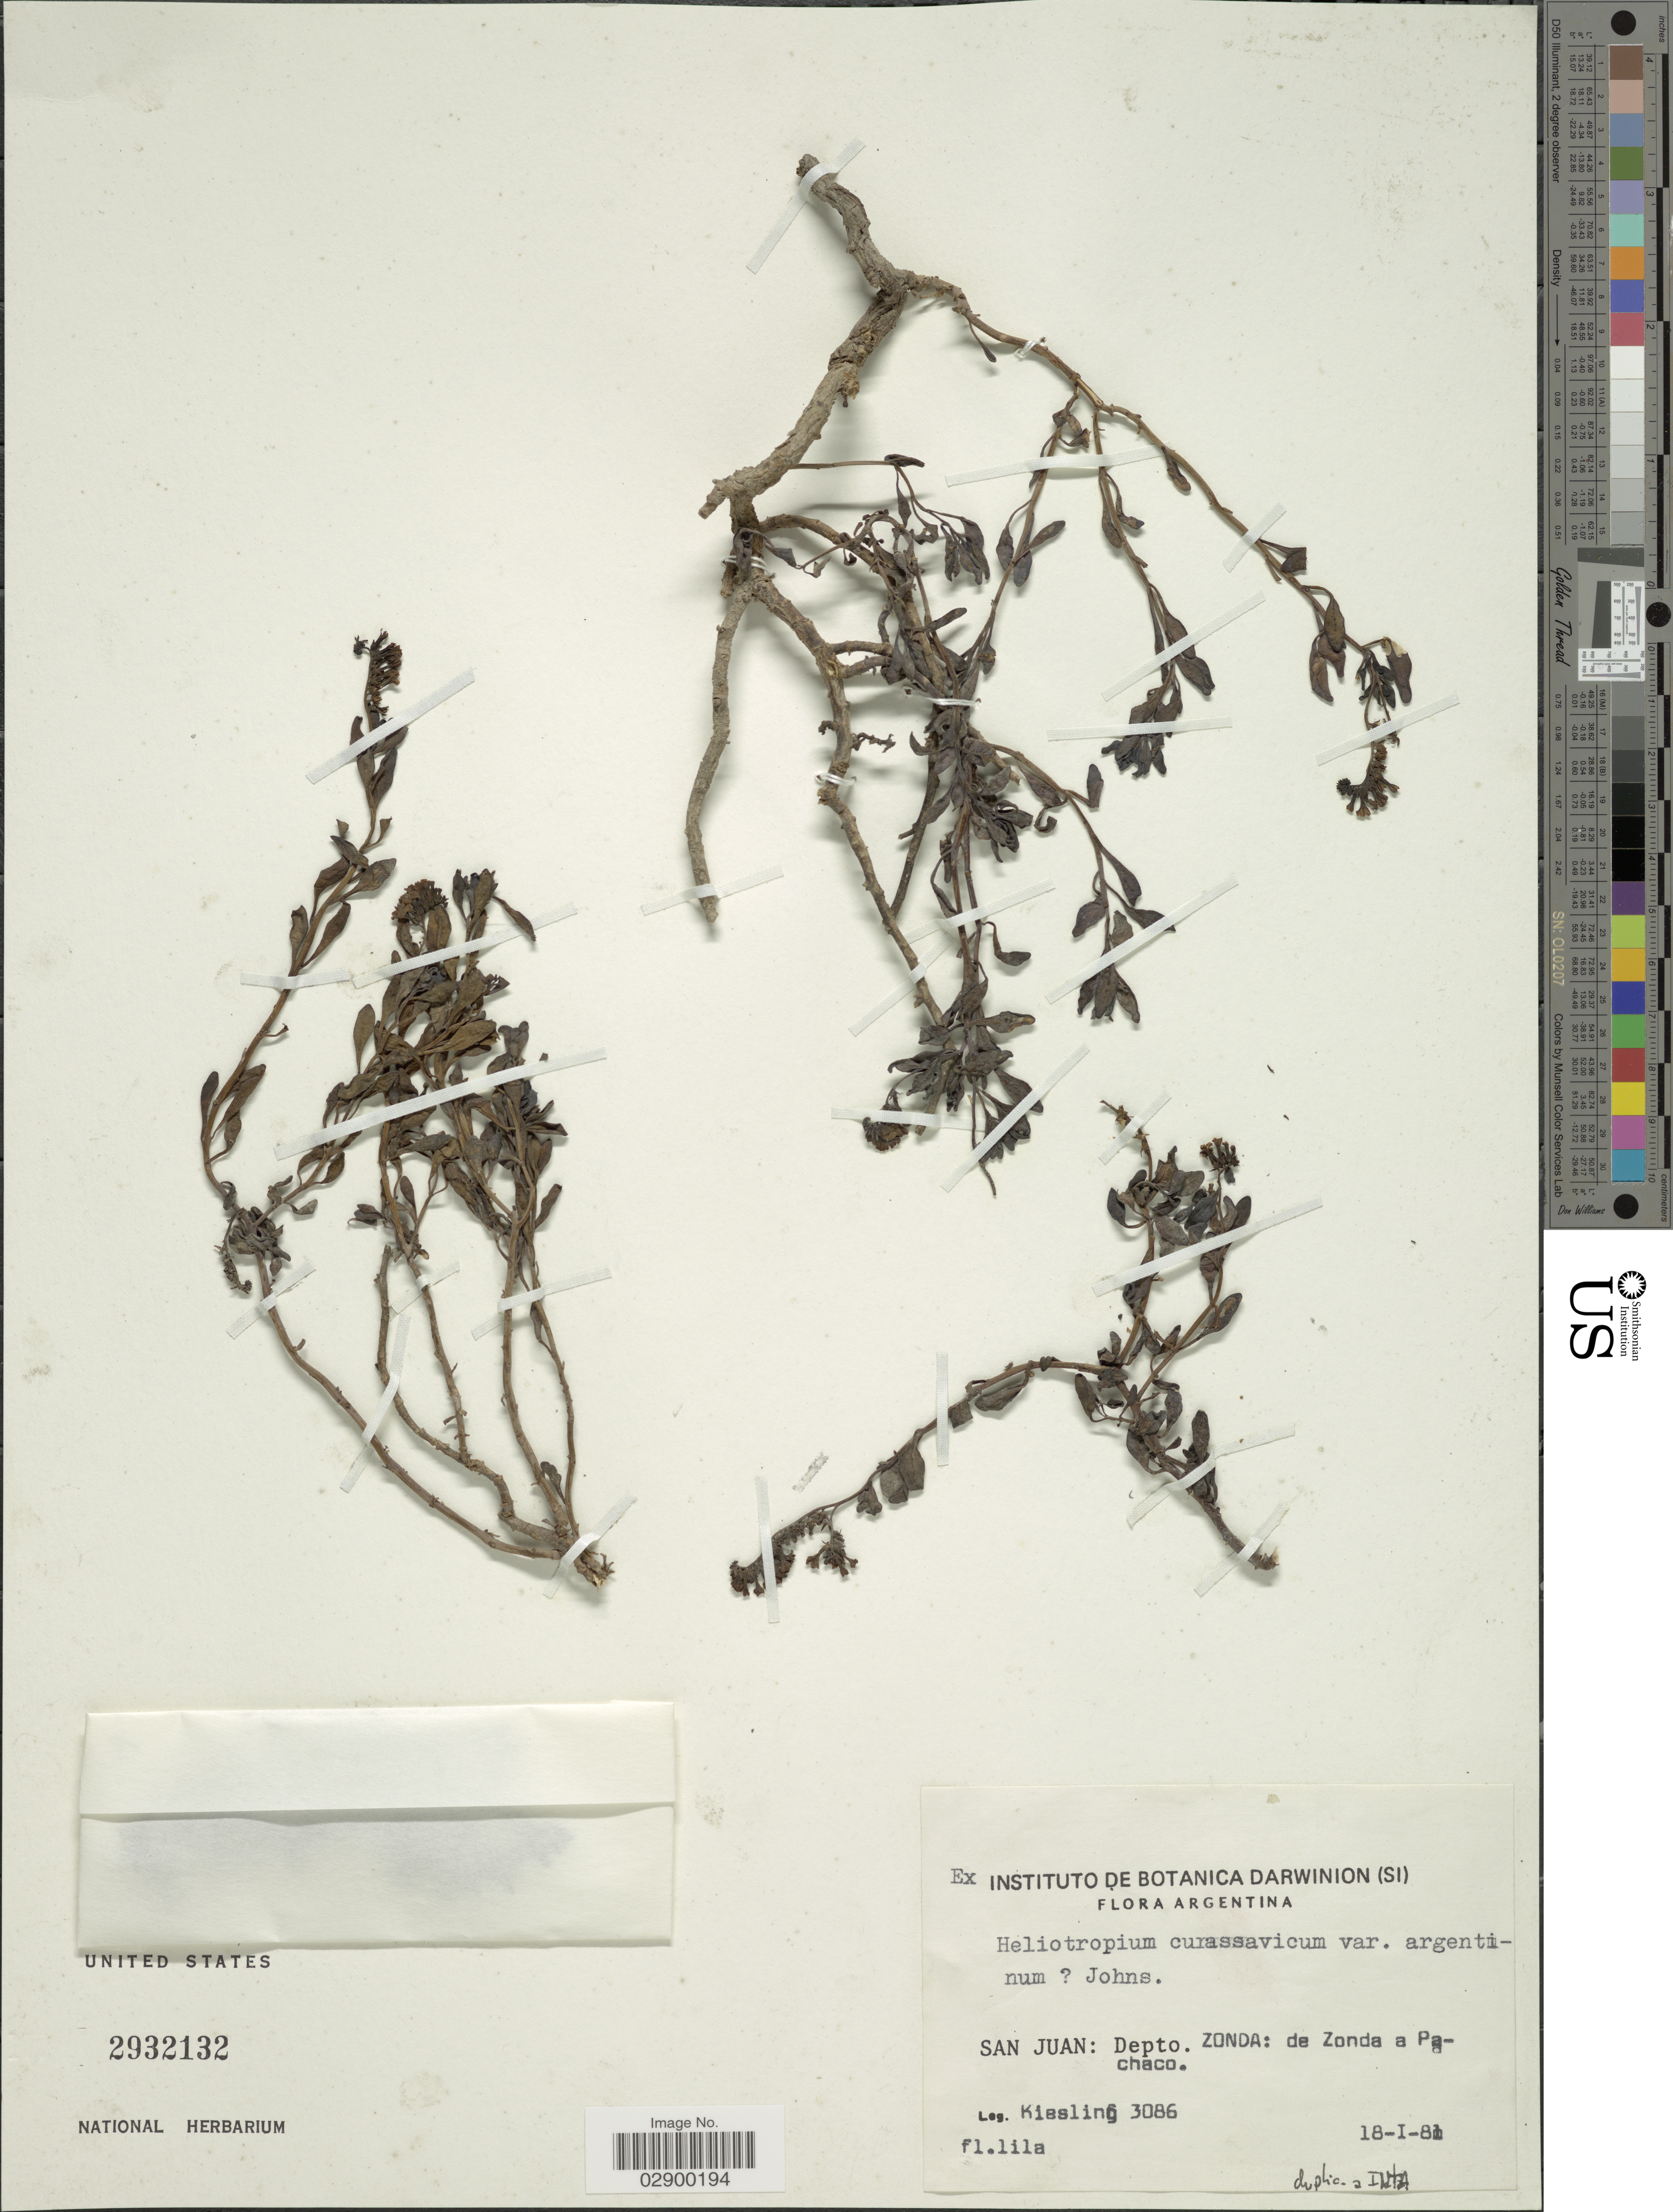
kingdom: Plantae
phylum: Tracheophyta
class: Magnoliopsida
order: Boraginales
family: Heliotropiaceae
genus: Heliotropium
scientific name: Heliotropium curassavicum var. argentinum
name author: I.M. Johnst.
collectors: Kiesling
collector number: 3086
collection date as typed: Transcribed d/m/y: 18/1/81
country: Argentina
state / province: San Juan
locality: San Juan: Depto. Zonda: de Zonda a Pachaco.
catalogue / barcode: US 2932132